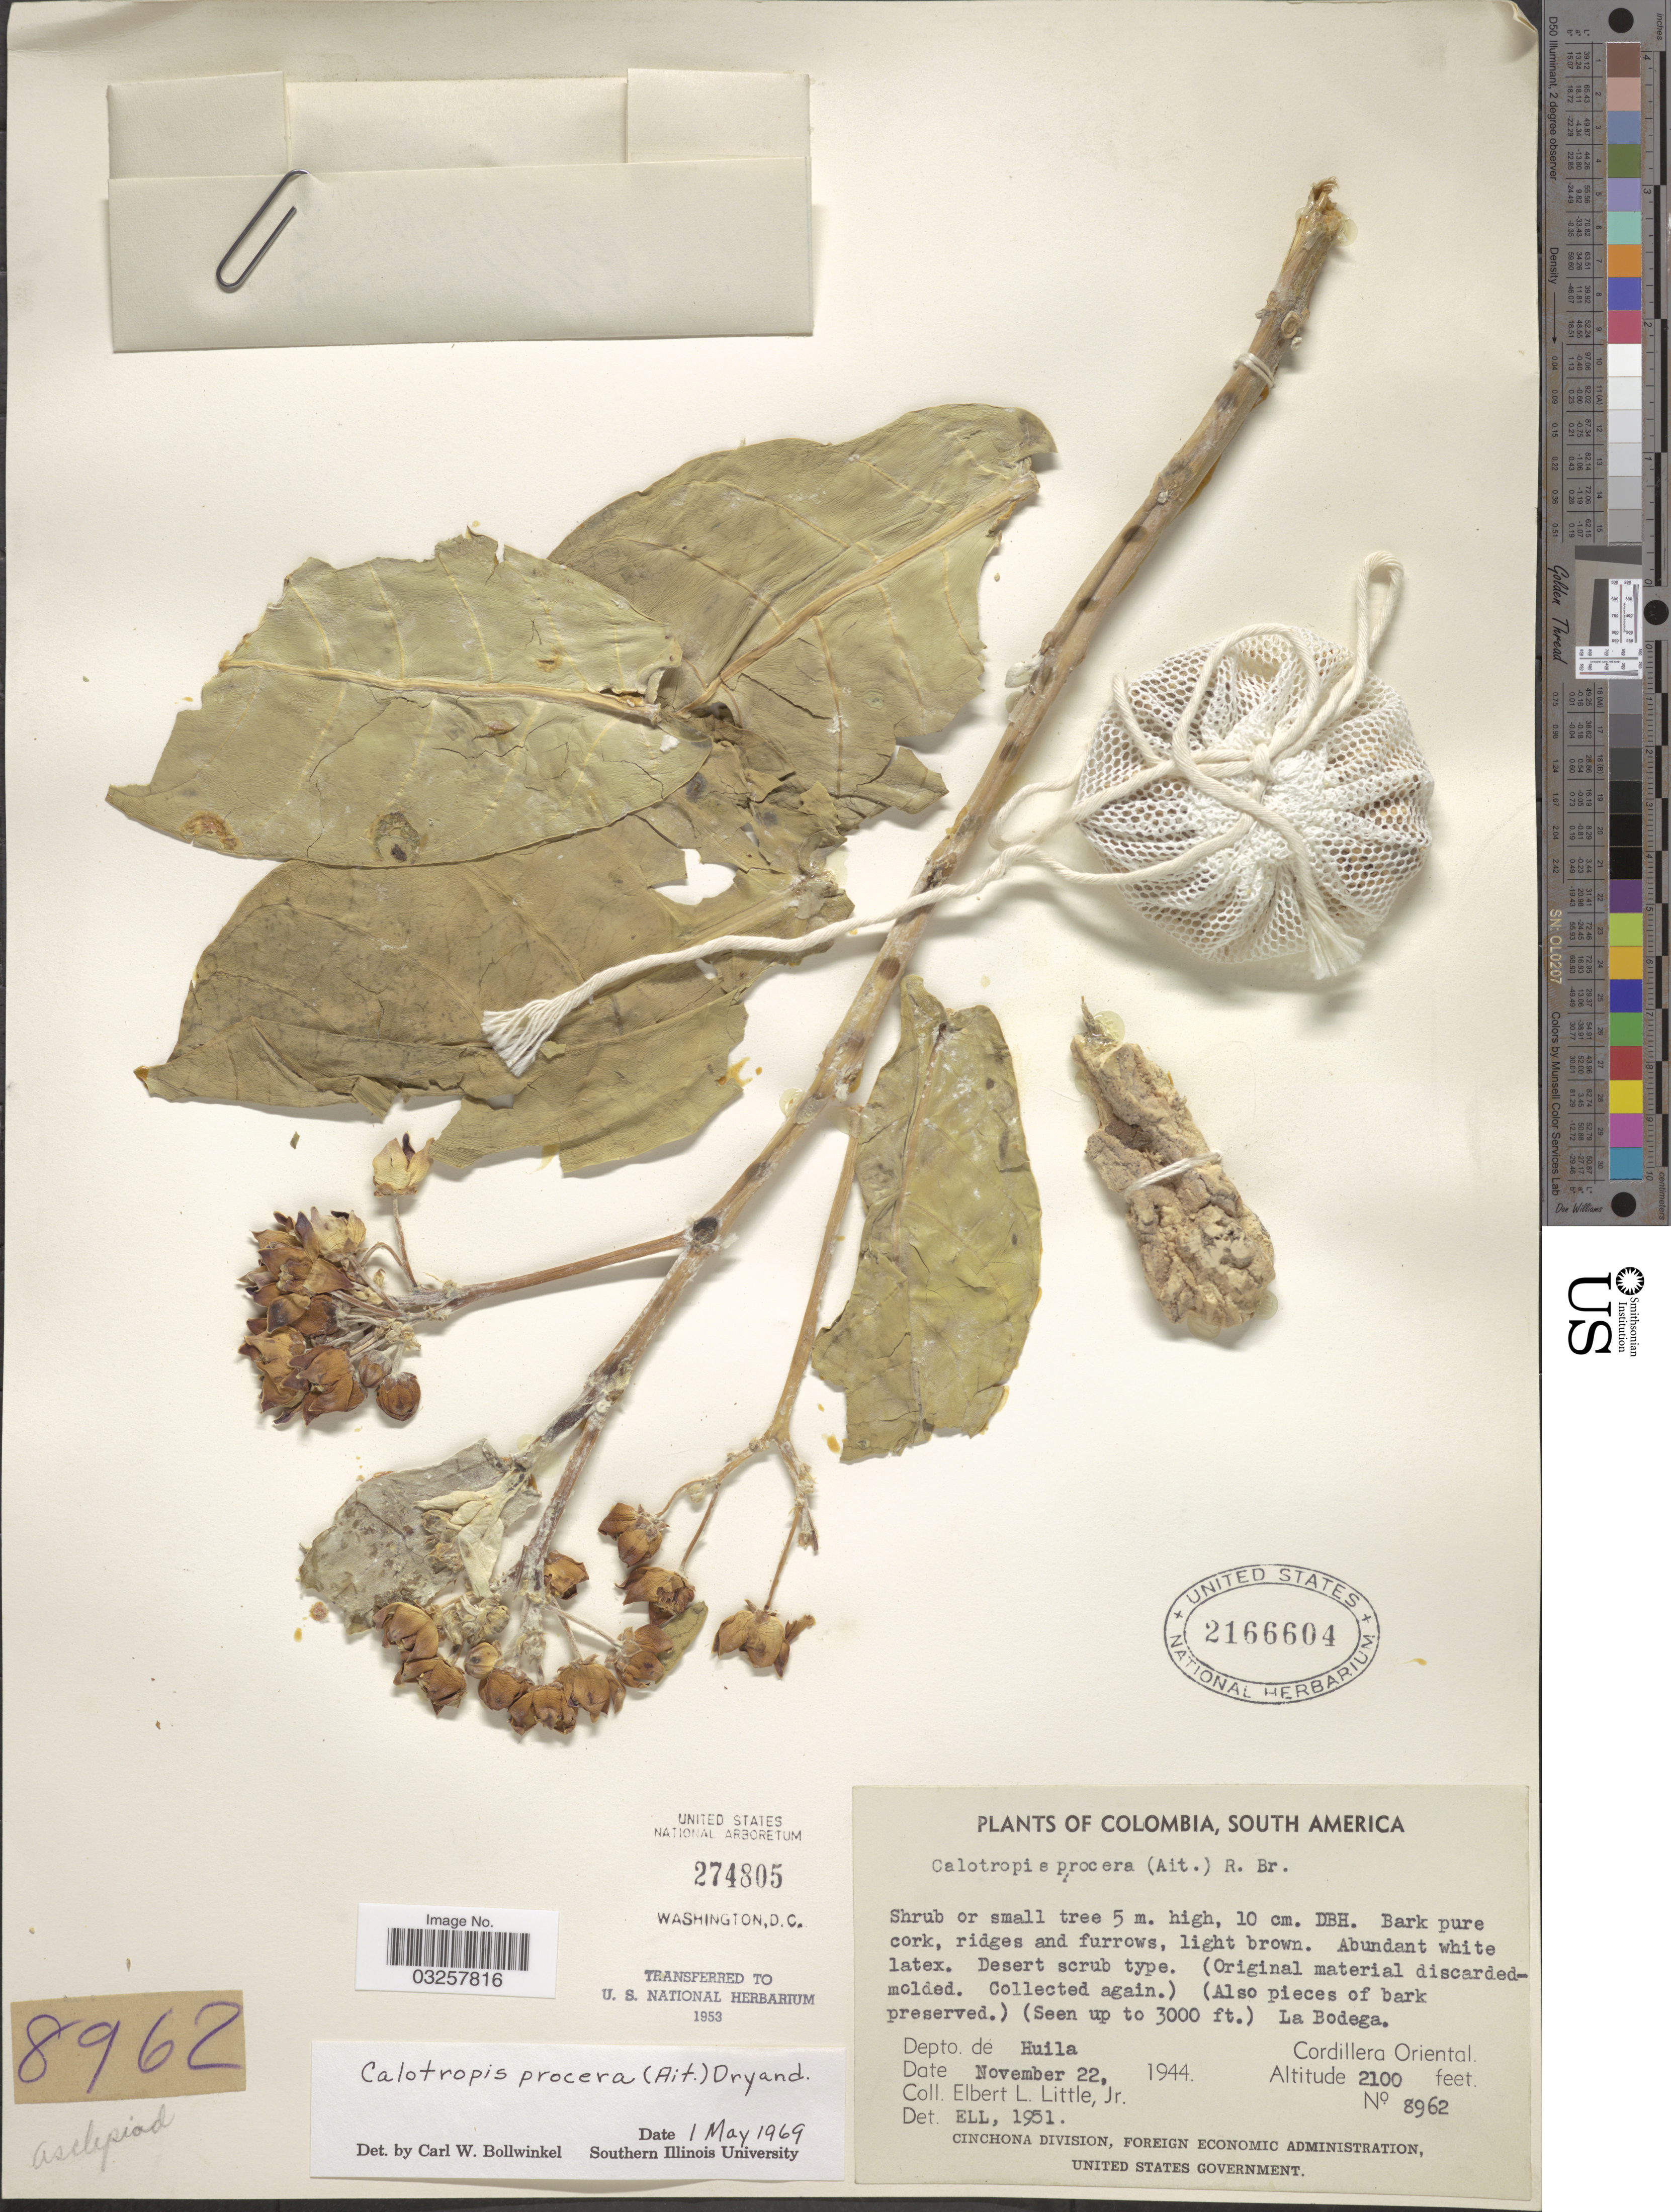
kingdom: Plantae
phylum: Tracheophyta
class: Magnoliopsida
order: Gentianales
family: Apocynaceae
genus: Calotropis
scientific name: Calotropis procera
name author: (Aiton) W.T. Aiton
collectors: E. L. Little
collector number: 8962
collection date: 1944-11-22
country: Colombia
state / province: Huila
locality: La Bodega. Depto. de Huila. Cordillera Oriental.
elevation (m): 640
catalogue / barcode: US 2166604